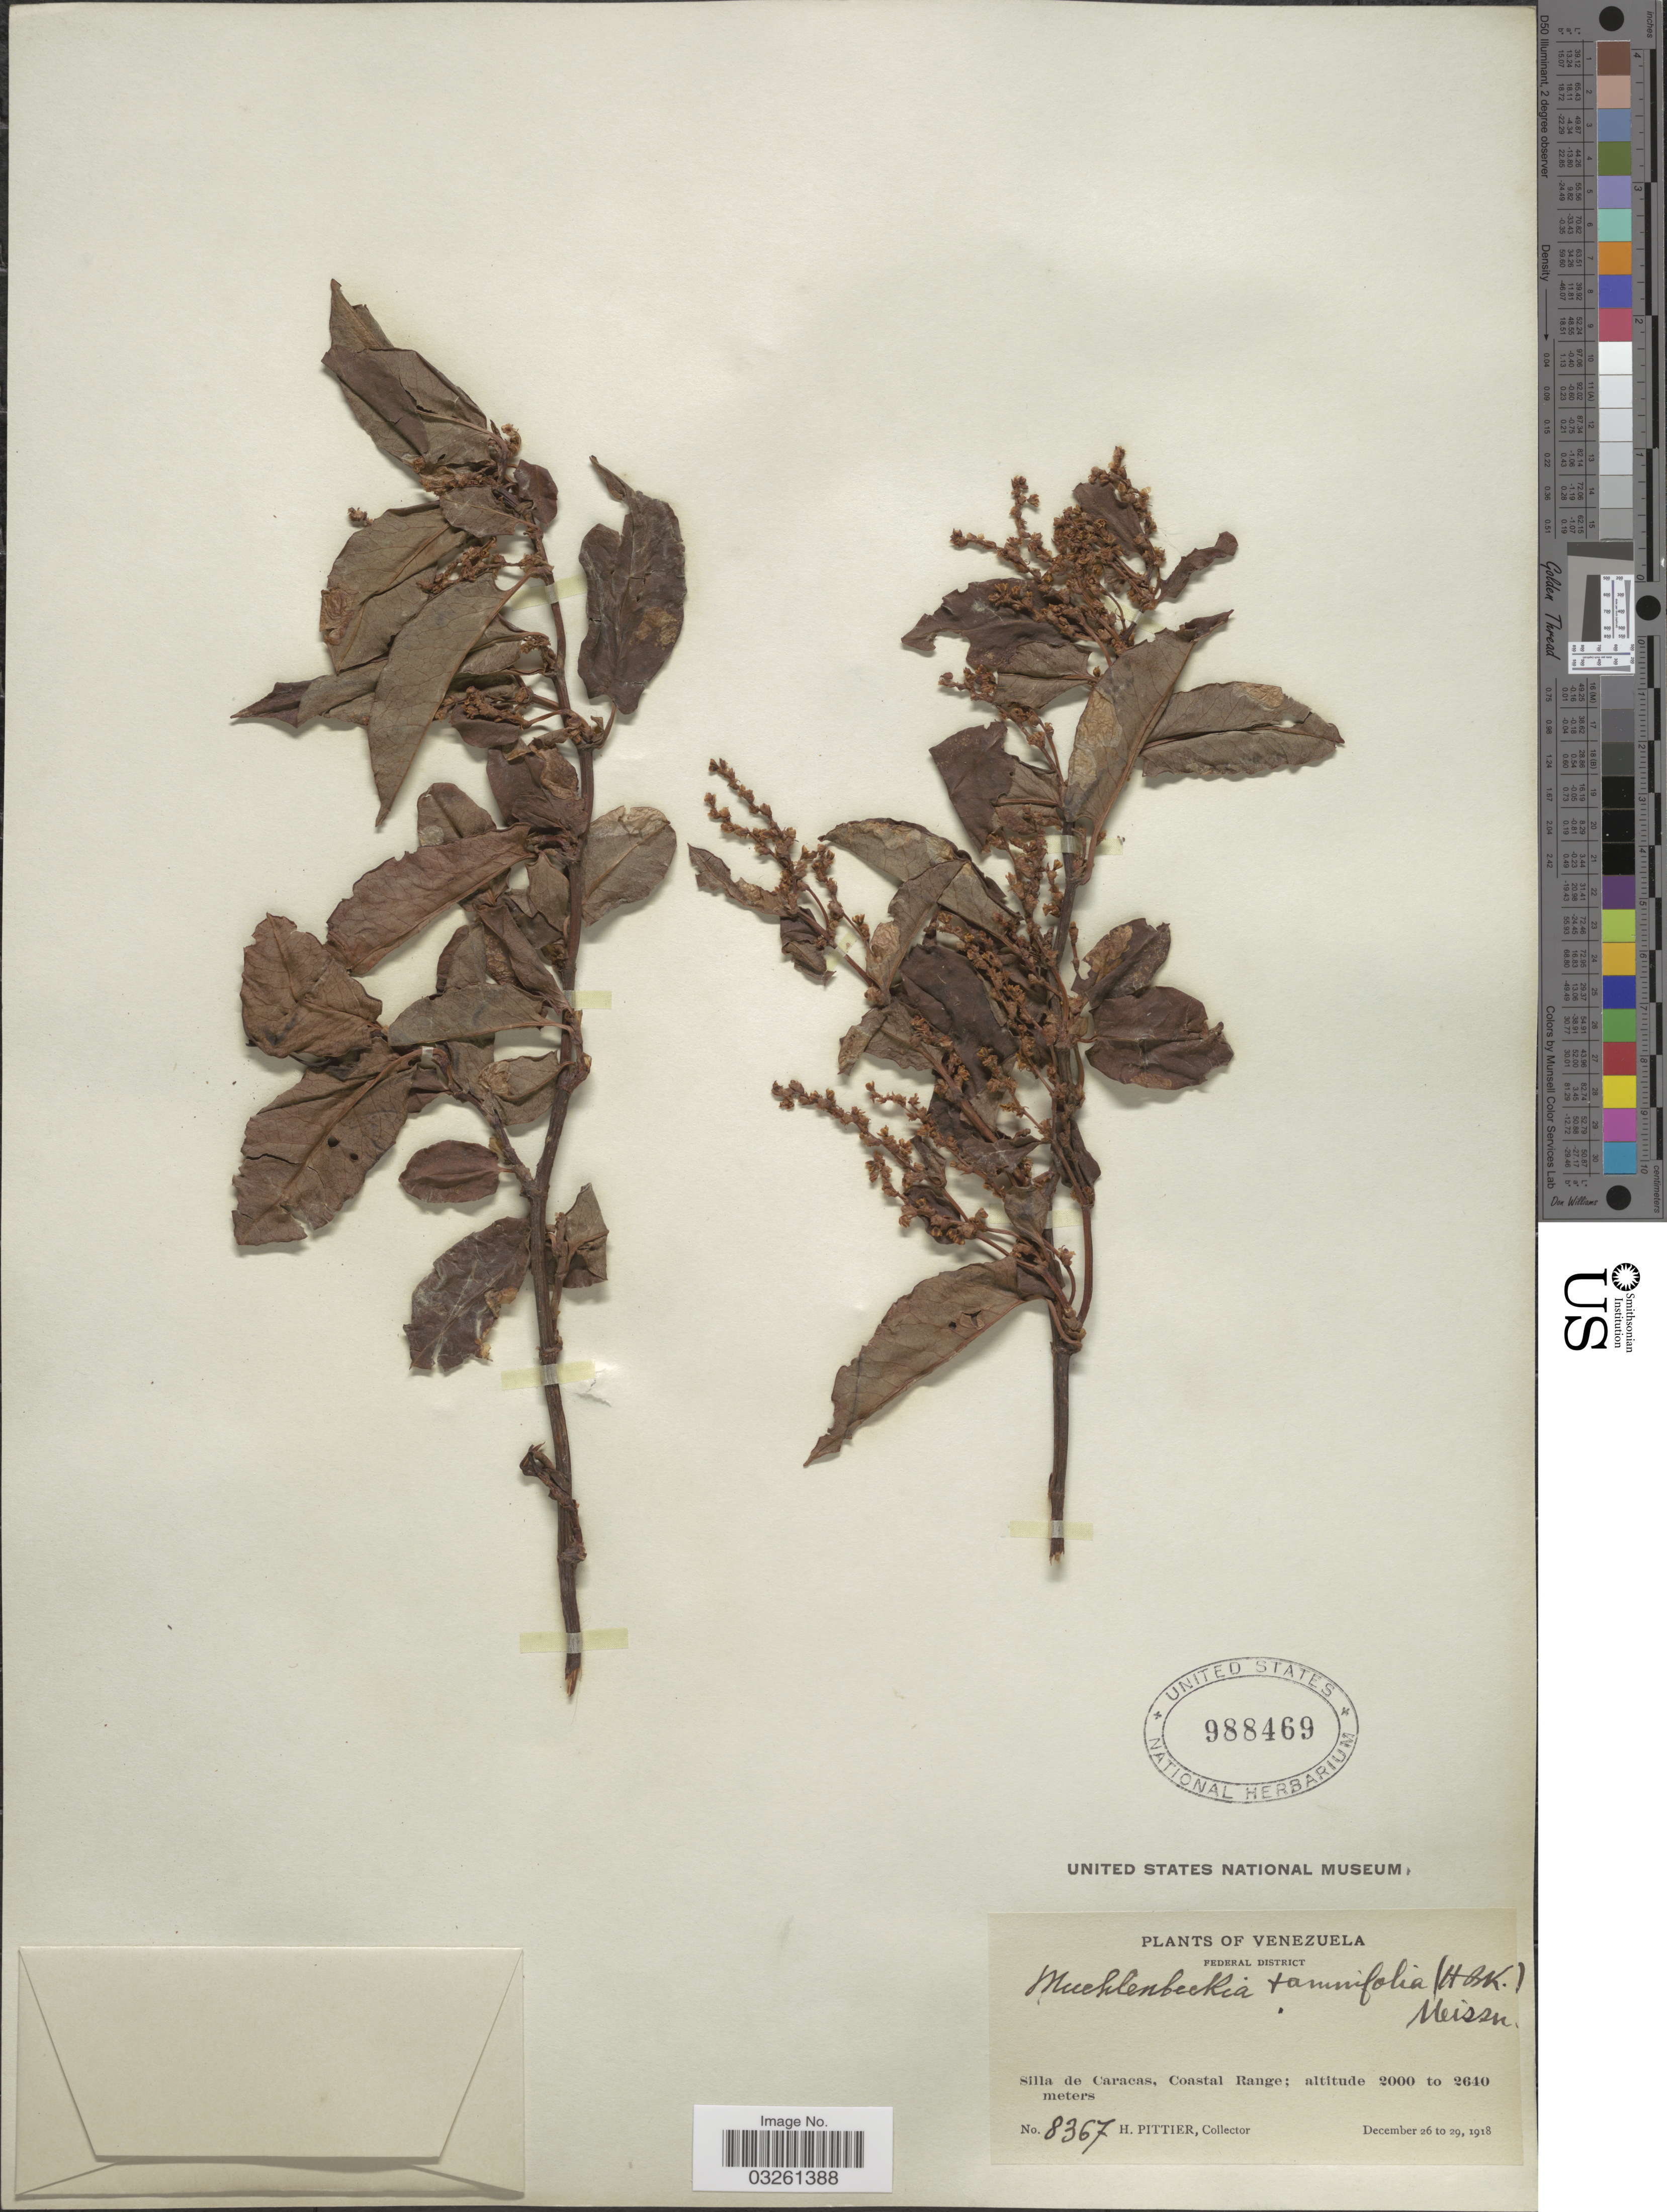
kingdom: Plantae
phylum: Tracheophyta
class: Magnoliopsida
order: Caryophyllales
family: Polygonaceae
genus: Muehlenbeckia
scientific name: Muehlenbeckia tamnifolia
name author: (Kunth) Meisn.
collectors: H. F. Pittier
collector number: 8367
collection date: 1918-12-26/1918-12-29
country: Venezuela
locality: Federal District. Silla de Caracas, Coastal Range.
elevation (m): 2000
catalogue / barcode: US 988469